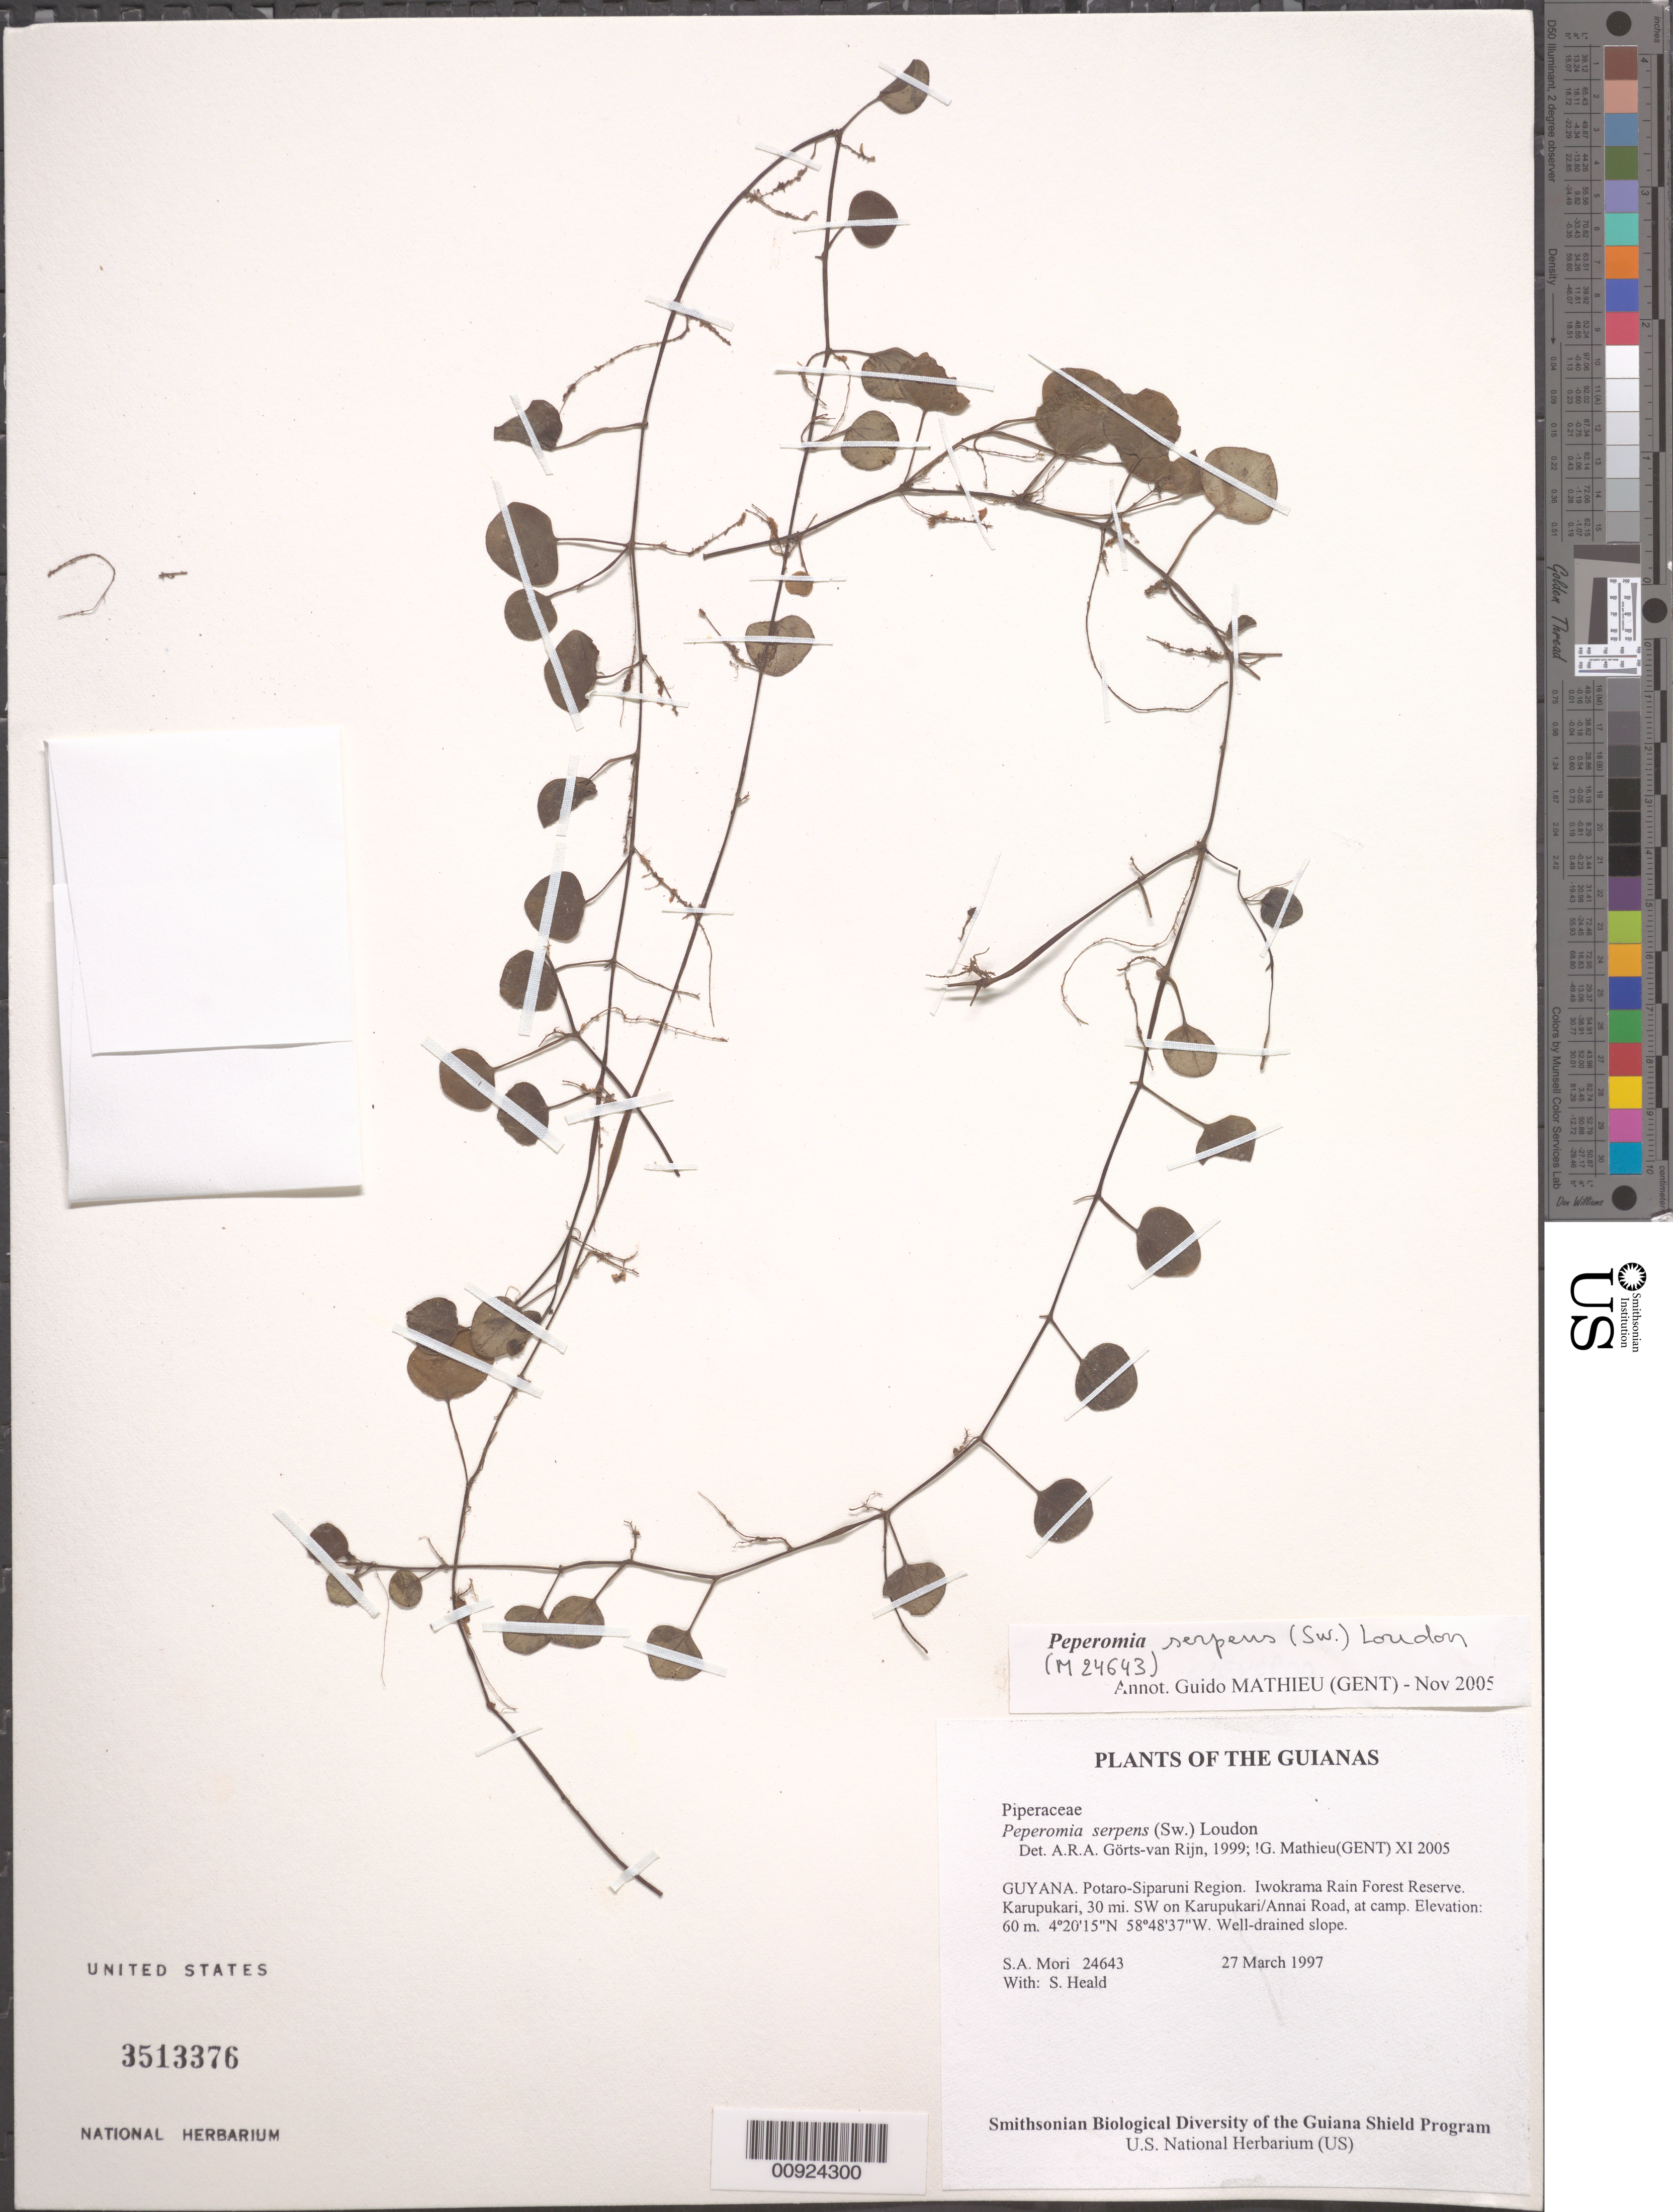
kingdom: Plantae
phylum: Tracheophyta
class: Magnoliopsida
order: Piperales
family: Piperaceae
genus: Peperomia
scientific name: Peperomia serpens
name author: (Sw.) Loudon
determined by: Mathieu, Guido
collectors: S. Mori & S. Heald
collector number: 24643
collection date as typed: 27 March 1997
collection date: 1997-03-27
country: Guyana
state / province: Potaro-Siparuni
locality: Iwokrama Rain Forest Reserve. Karupukari, 30 mi. SW on Karupukari/Annai Road, at camp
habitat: Well-drained slope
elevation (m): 60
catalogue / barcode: US 3513376